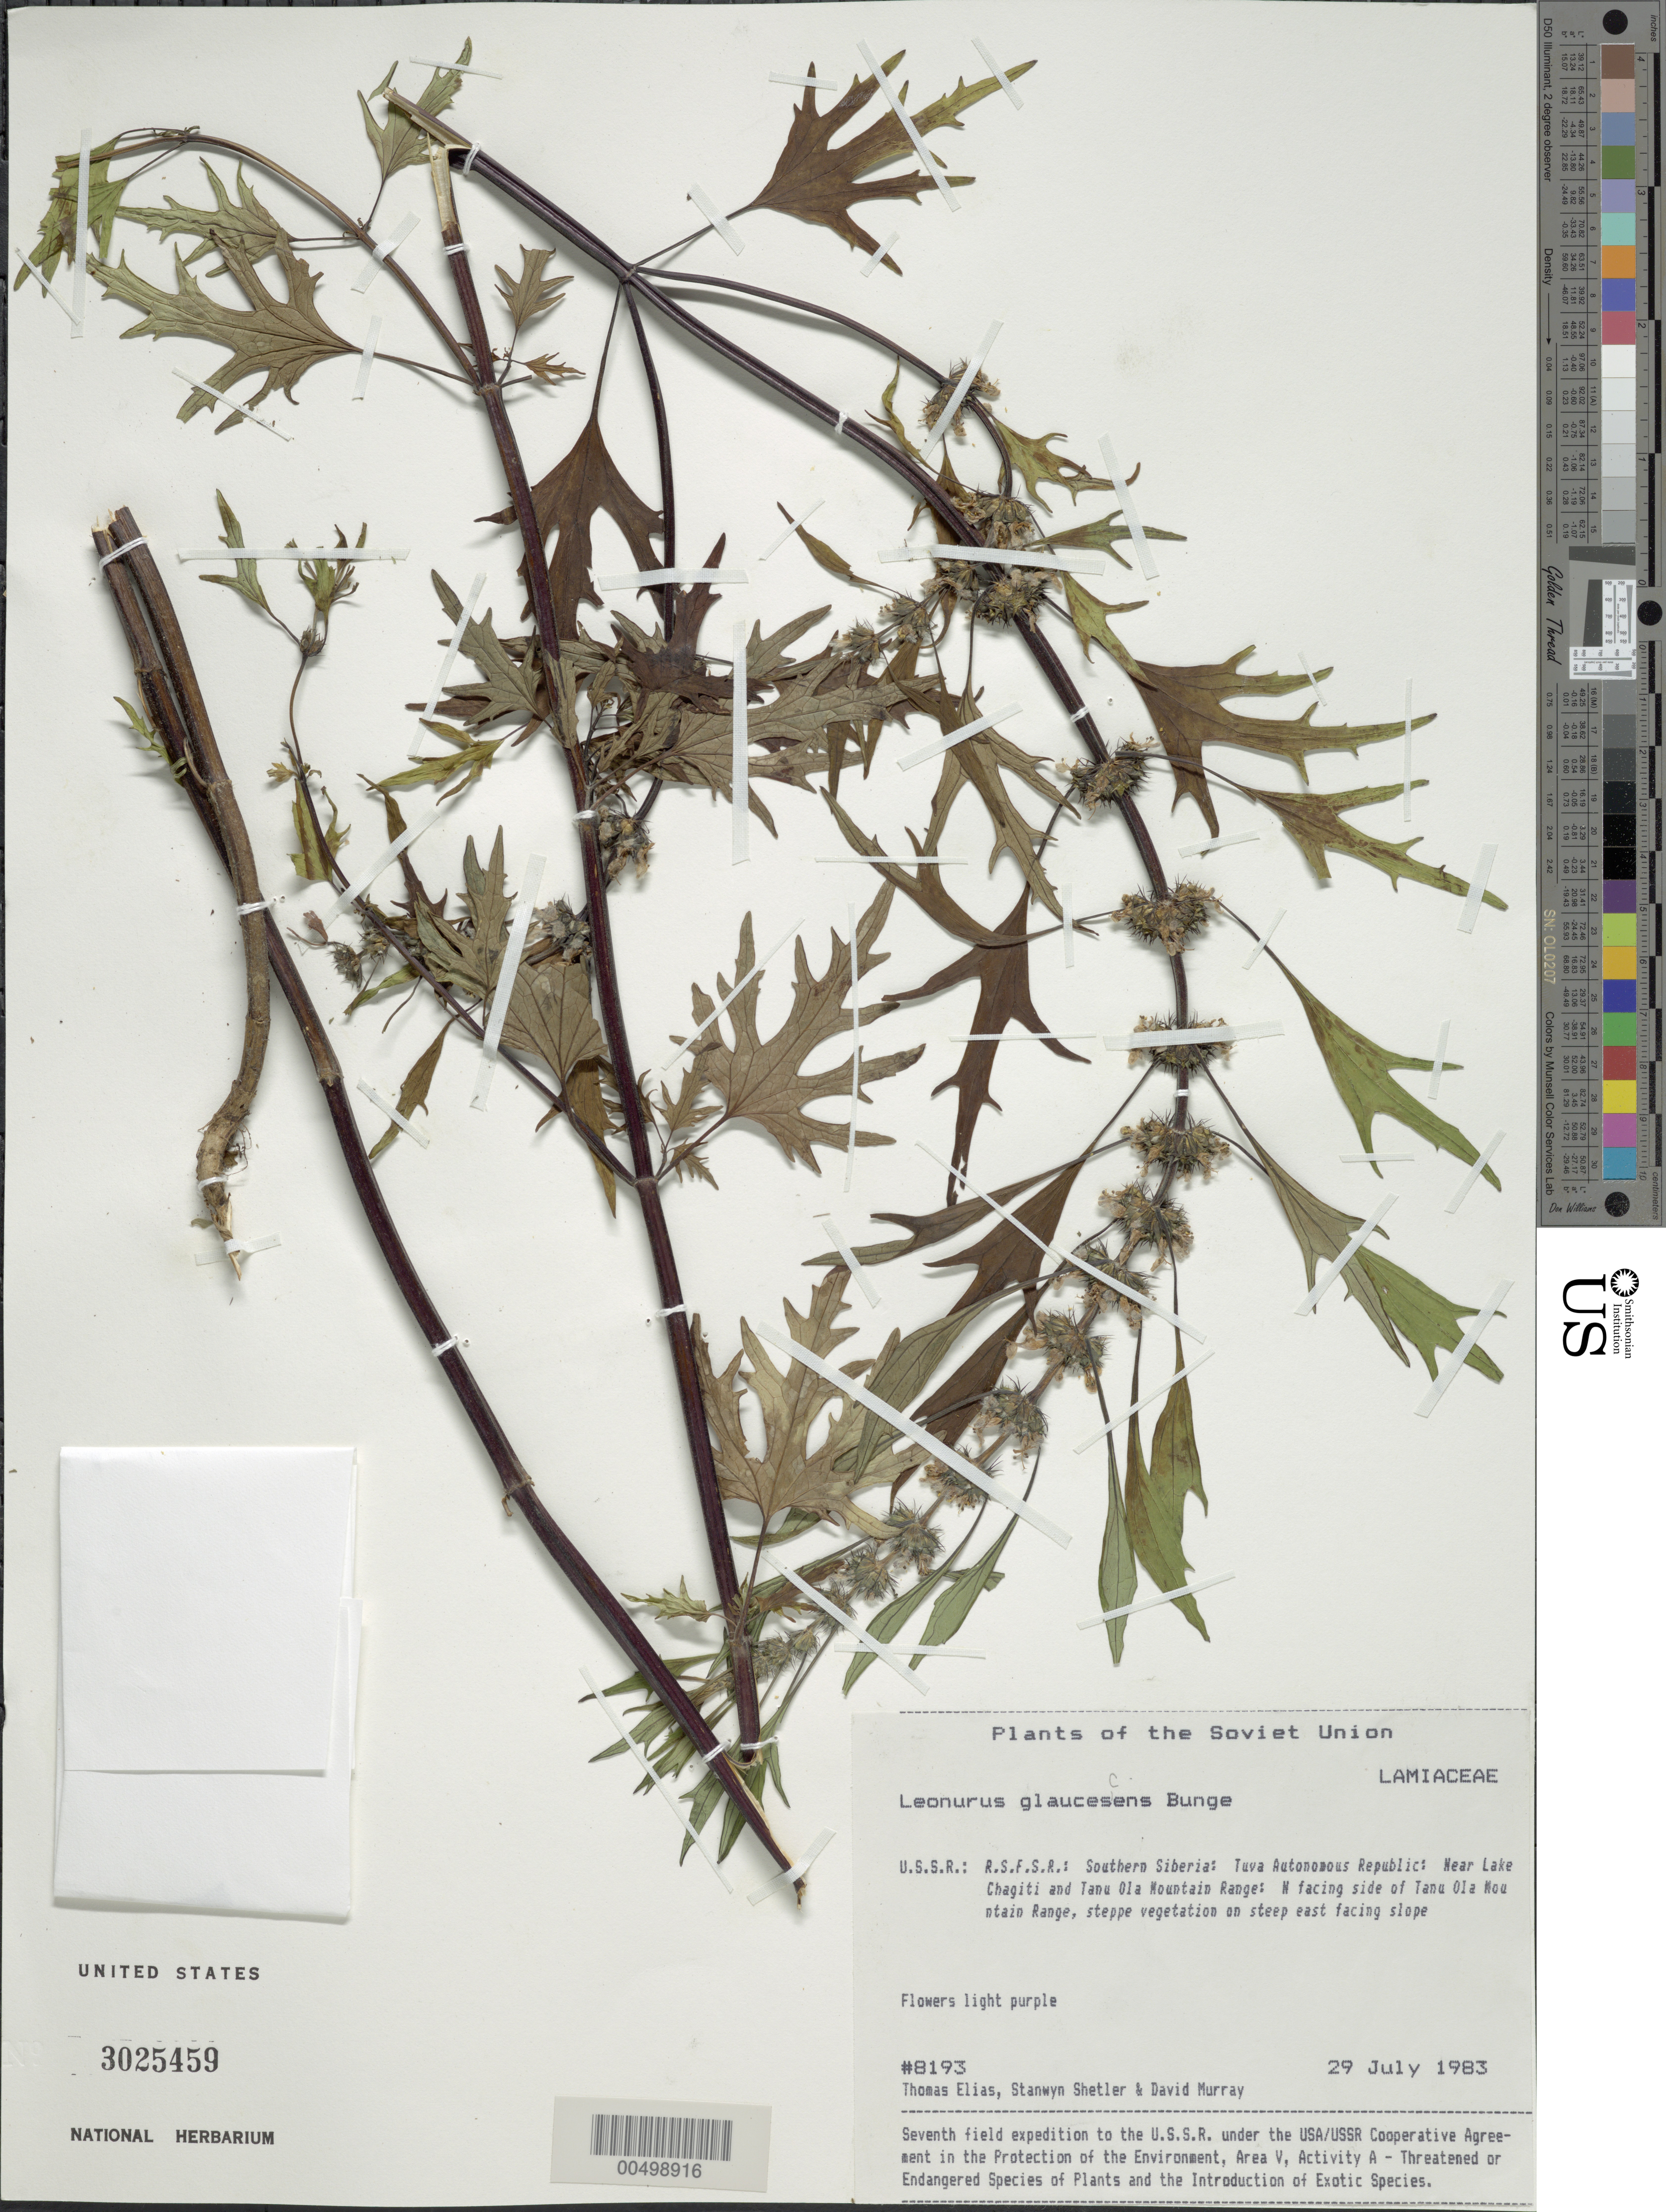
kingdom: Plantae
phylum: Tracheophyta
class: Magnoliopsida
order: Lamiales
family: Lamiaceae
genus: Leonurus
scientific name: Leonurus glaucescens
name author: Bunge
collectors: T. Elias, S. Shetler & D. F. Murray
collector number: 8193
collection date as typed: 29 Jul 1983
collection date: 1983-07-29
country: Russian Federation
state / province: Tuva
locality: N-facing side of Tannu-Ola Mountain Range, near Lake Chagitai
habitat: steppe vegetation on steep east facing slope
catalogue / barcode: US 3025459